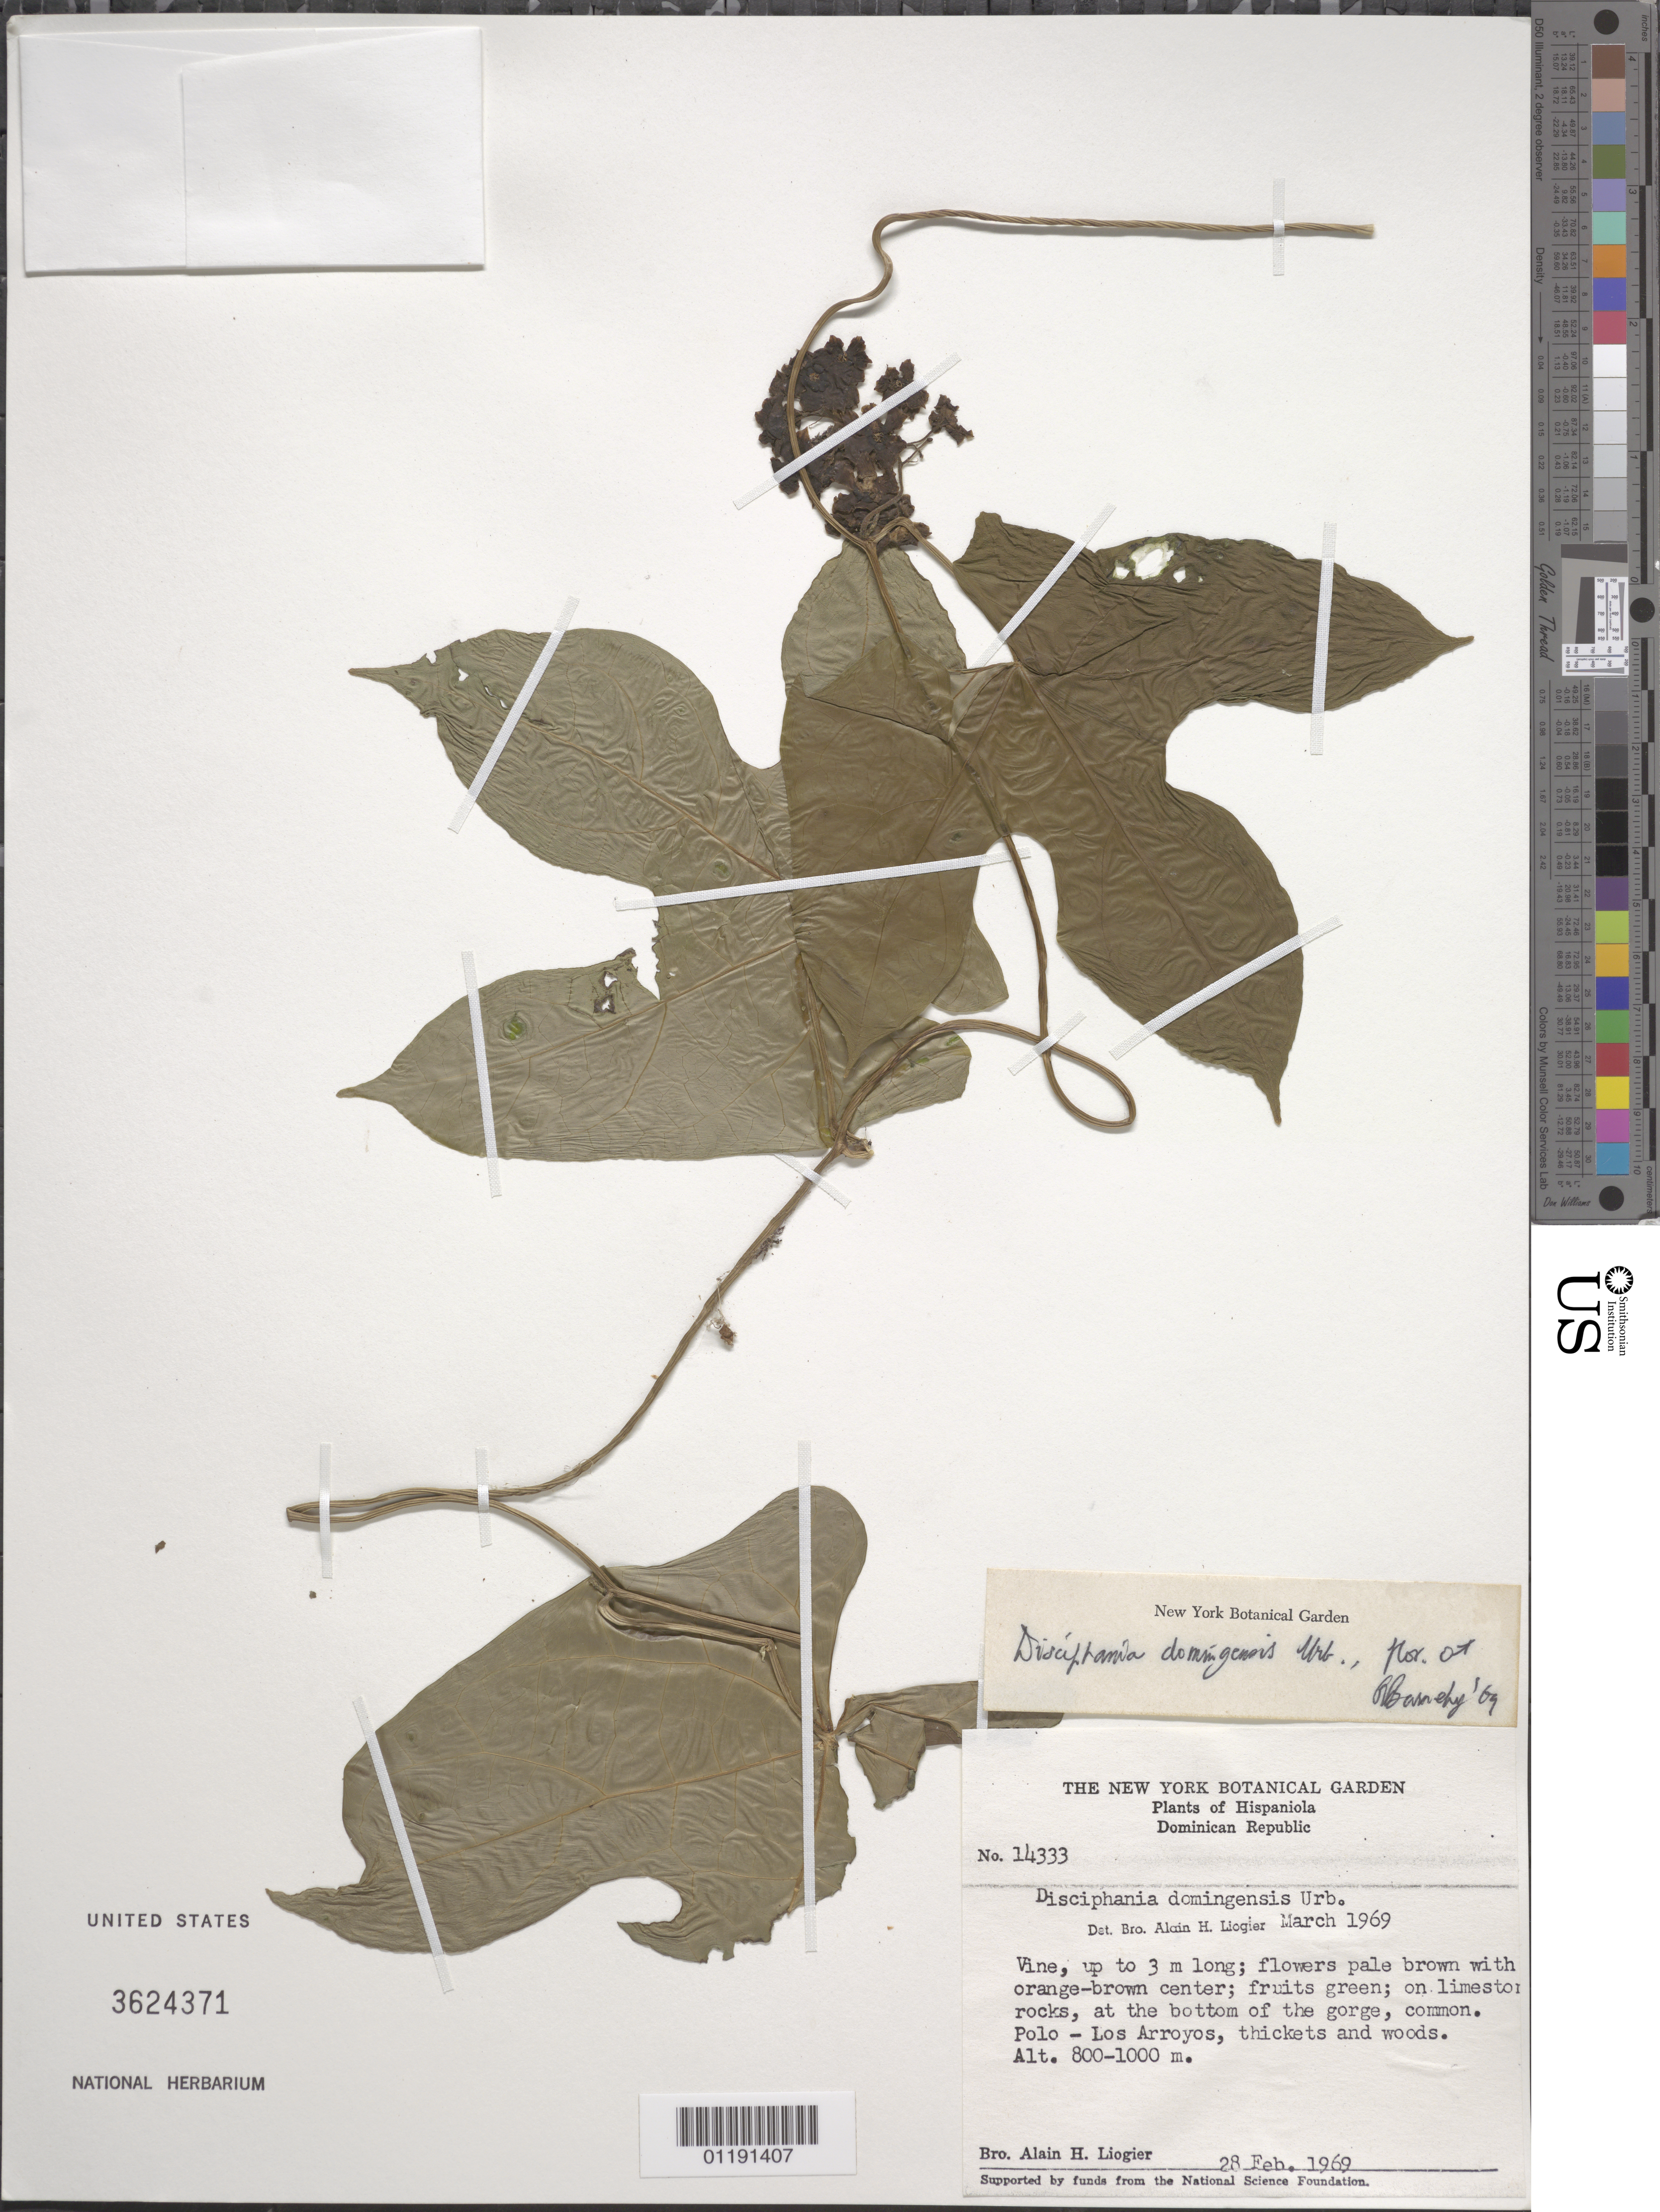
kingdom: Plantae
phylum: Tracheophyta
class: Magnoliopsida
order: Ranunculales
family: Menispermaceae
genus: Disciphania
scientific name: Disciphania domingensis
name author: Urb.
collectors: A. H. Liogier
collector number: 14333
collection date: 1969-02-28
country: Dominican Republic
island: Hispaniola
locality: At the bottom of the gorge. Polo-Los Arroyos.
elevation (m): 800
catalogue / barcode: US 3624371